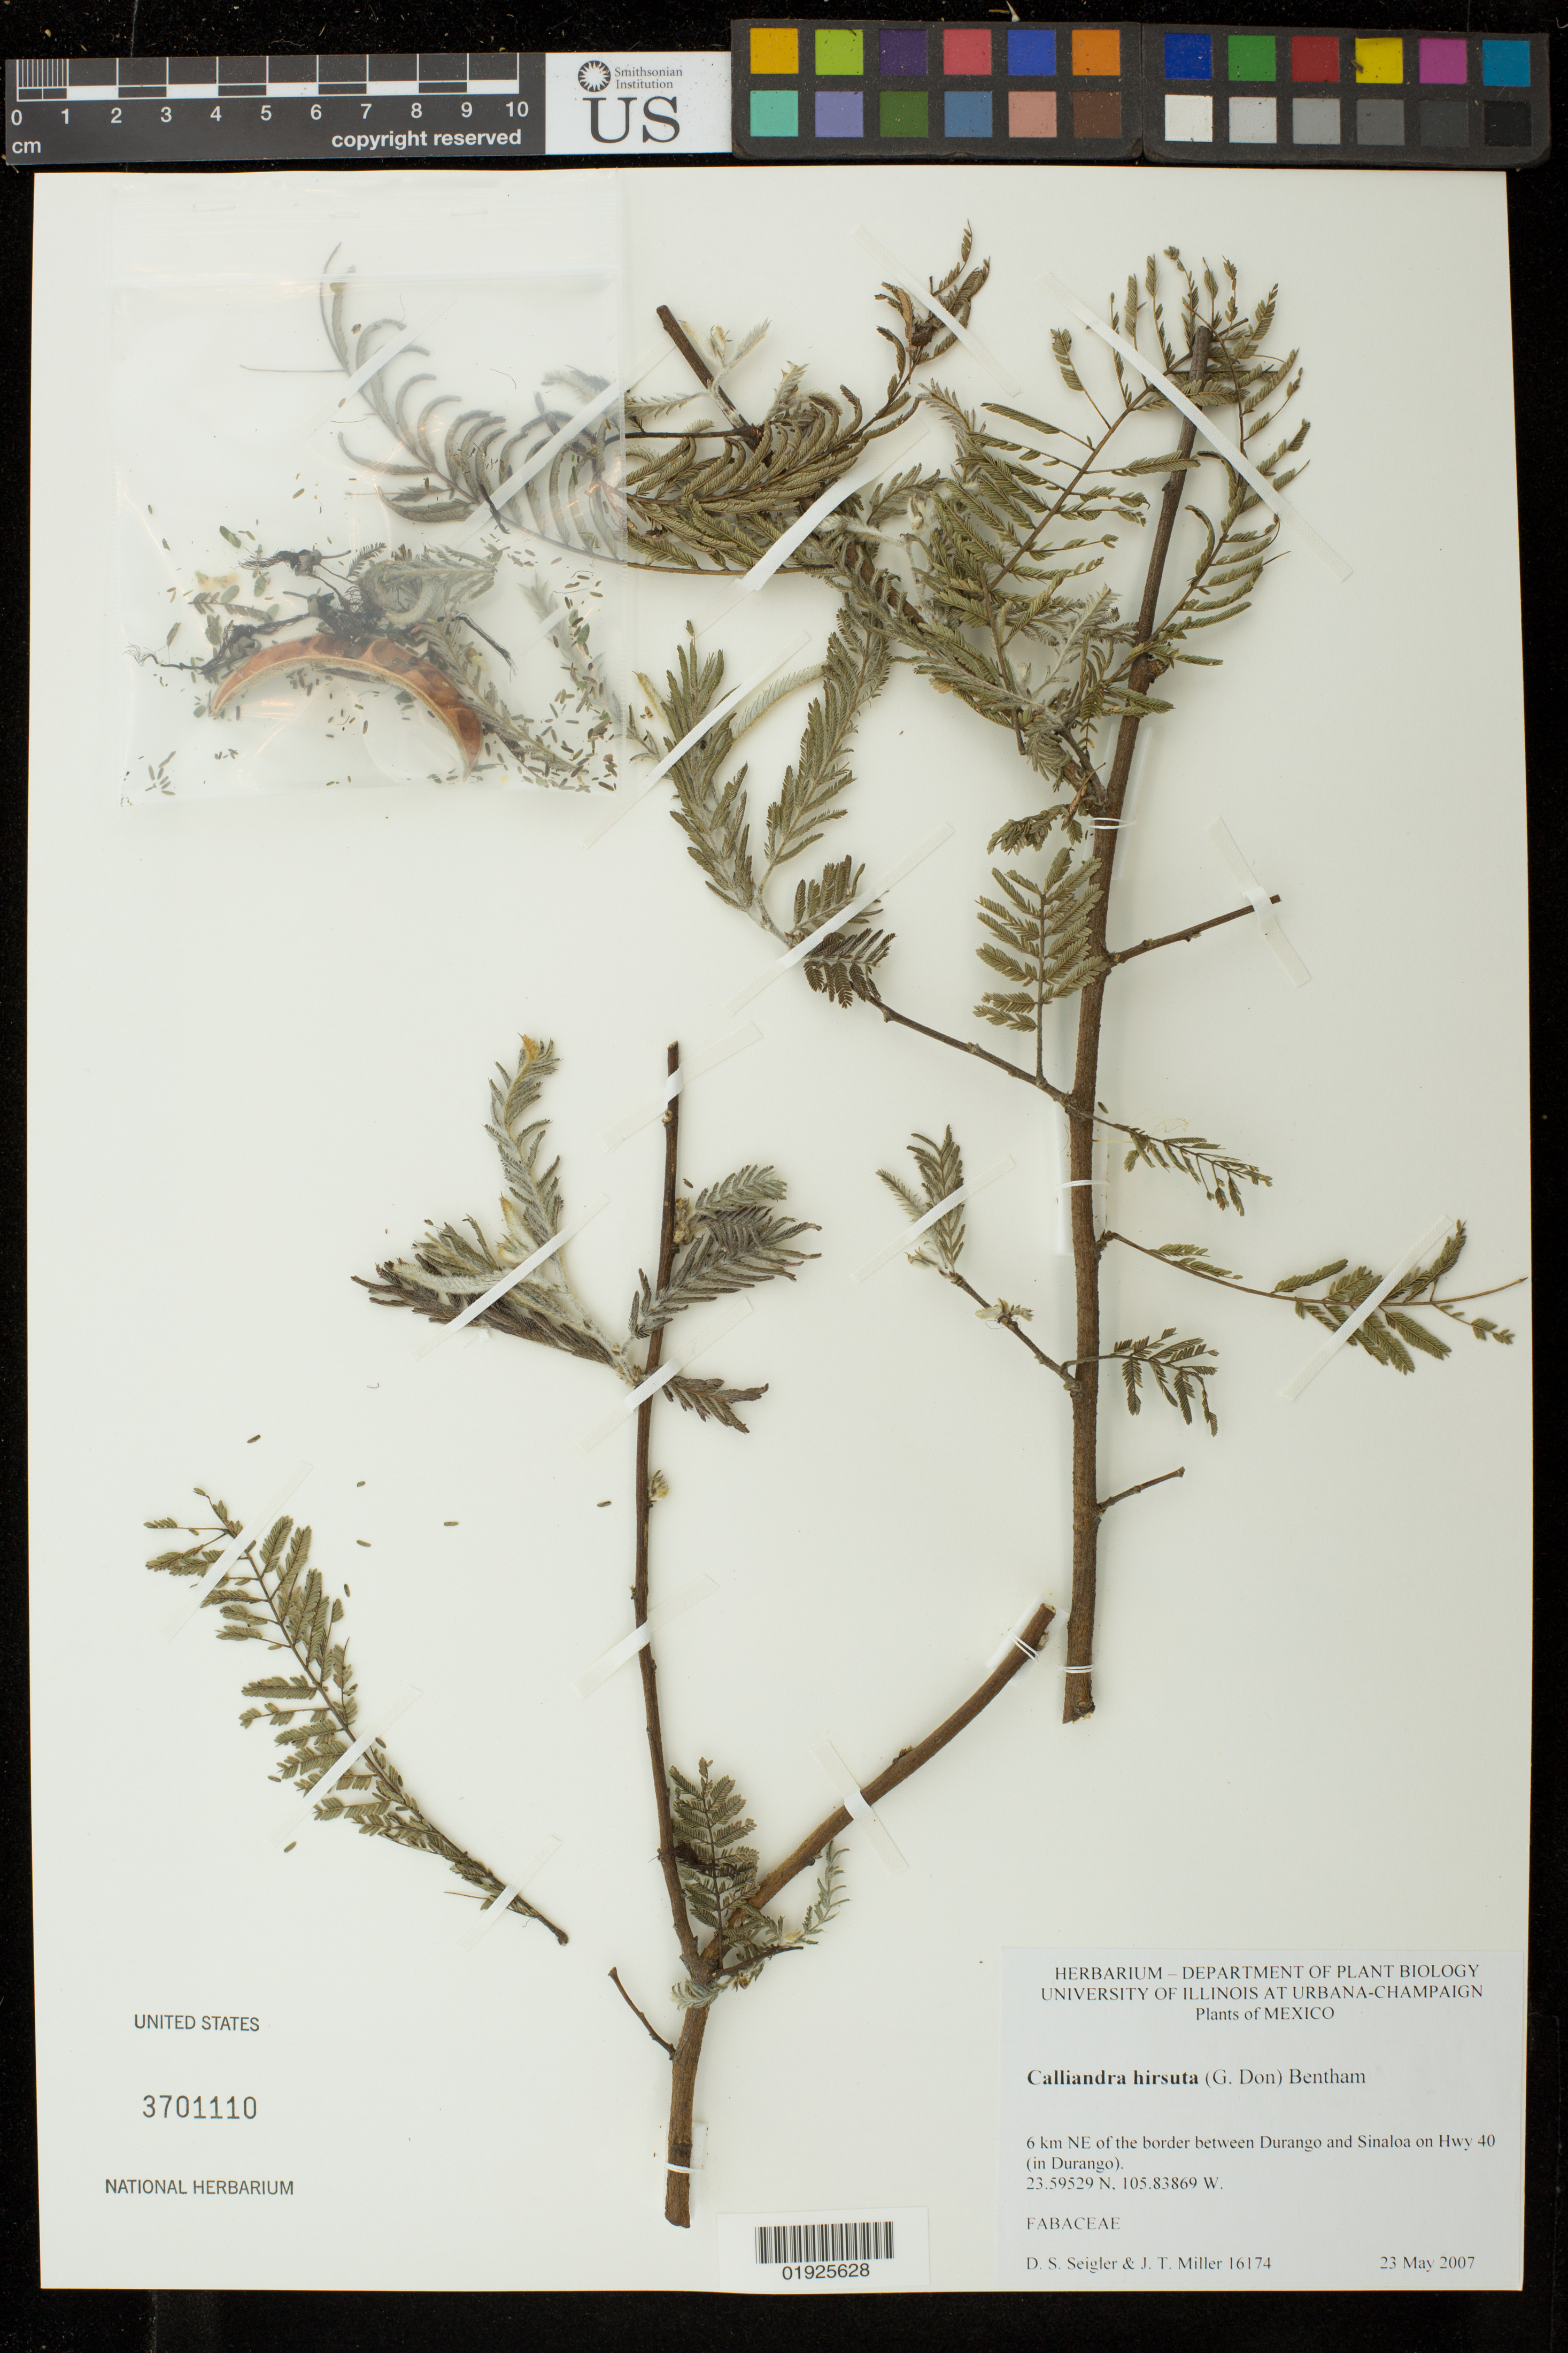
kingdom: Plantae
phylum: Tracheophyta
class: Magnoliopsida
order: Fabales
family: Fabaceae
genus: Calliandra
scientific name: Calliandra hirsuta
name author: Benth.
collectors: D. S. Seigler & J. T. Miller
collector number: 16174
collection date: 2007-05-23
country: Mexico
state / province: Durango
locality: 6 km NE of the border between Durango and Sinaloa on Hwy 40.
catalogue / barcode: US 3701110